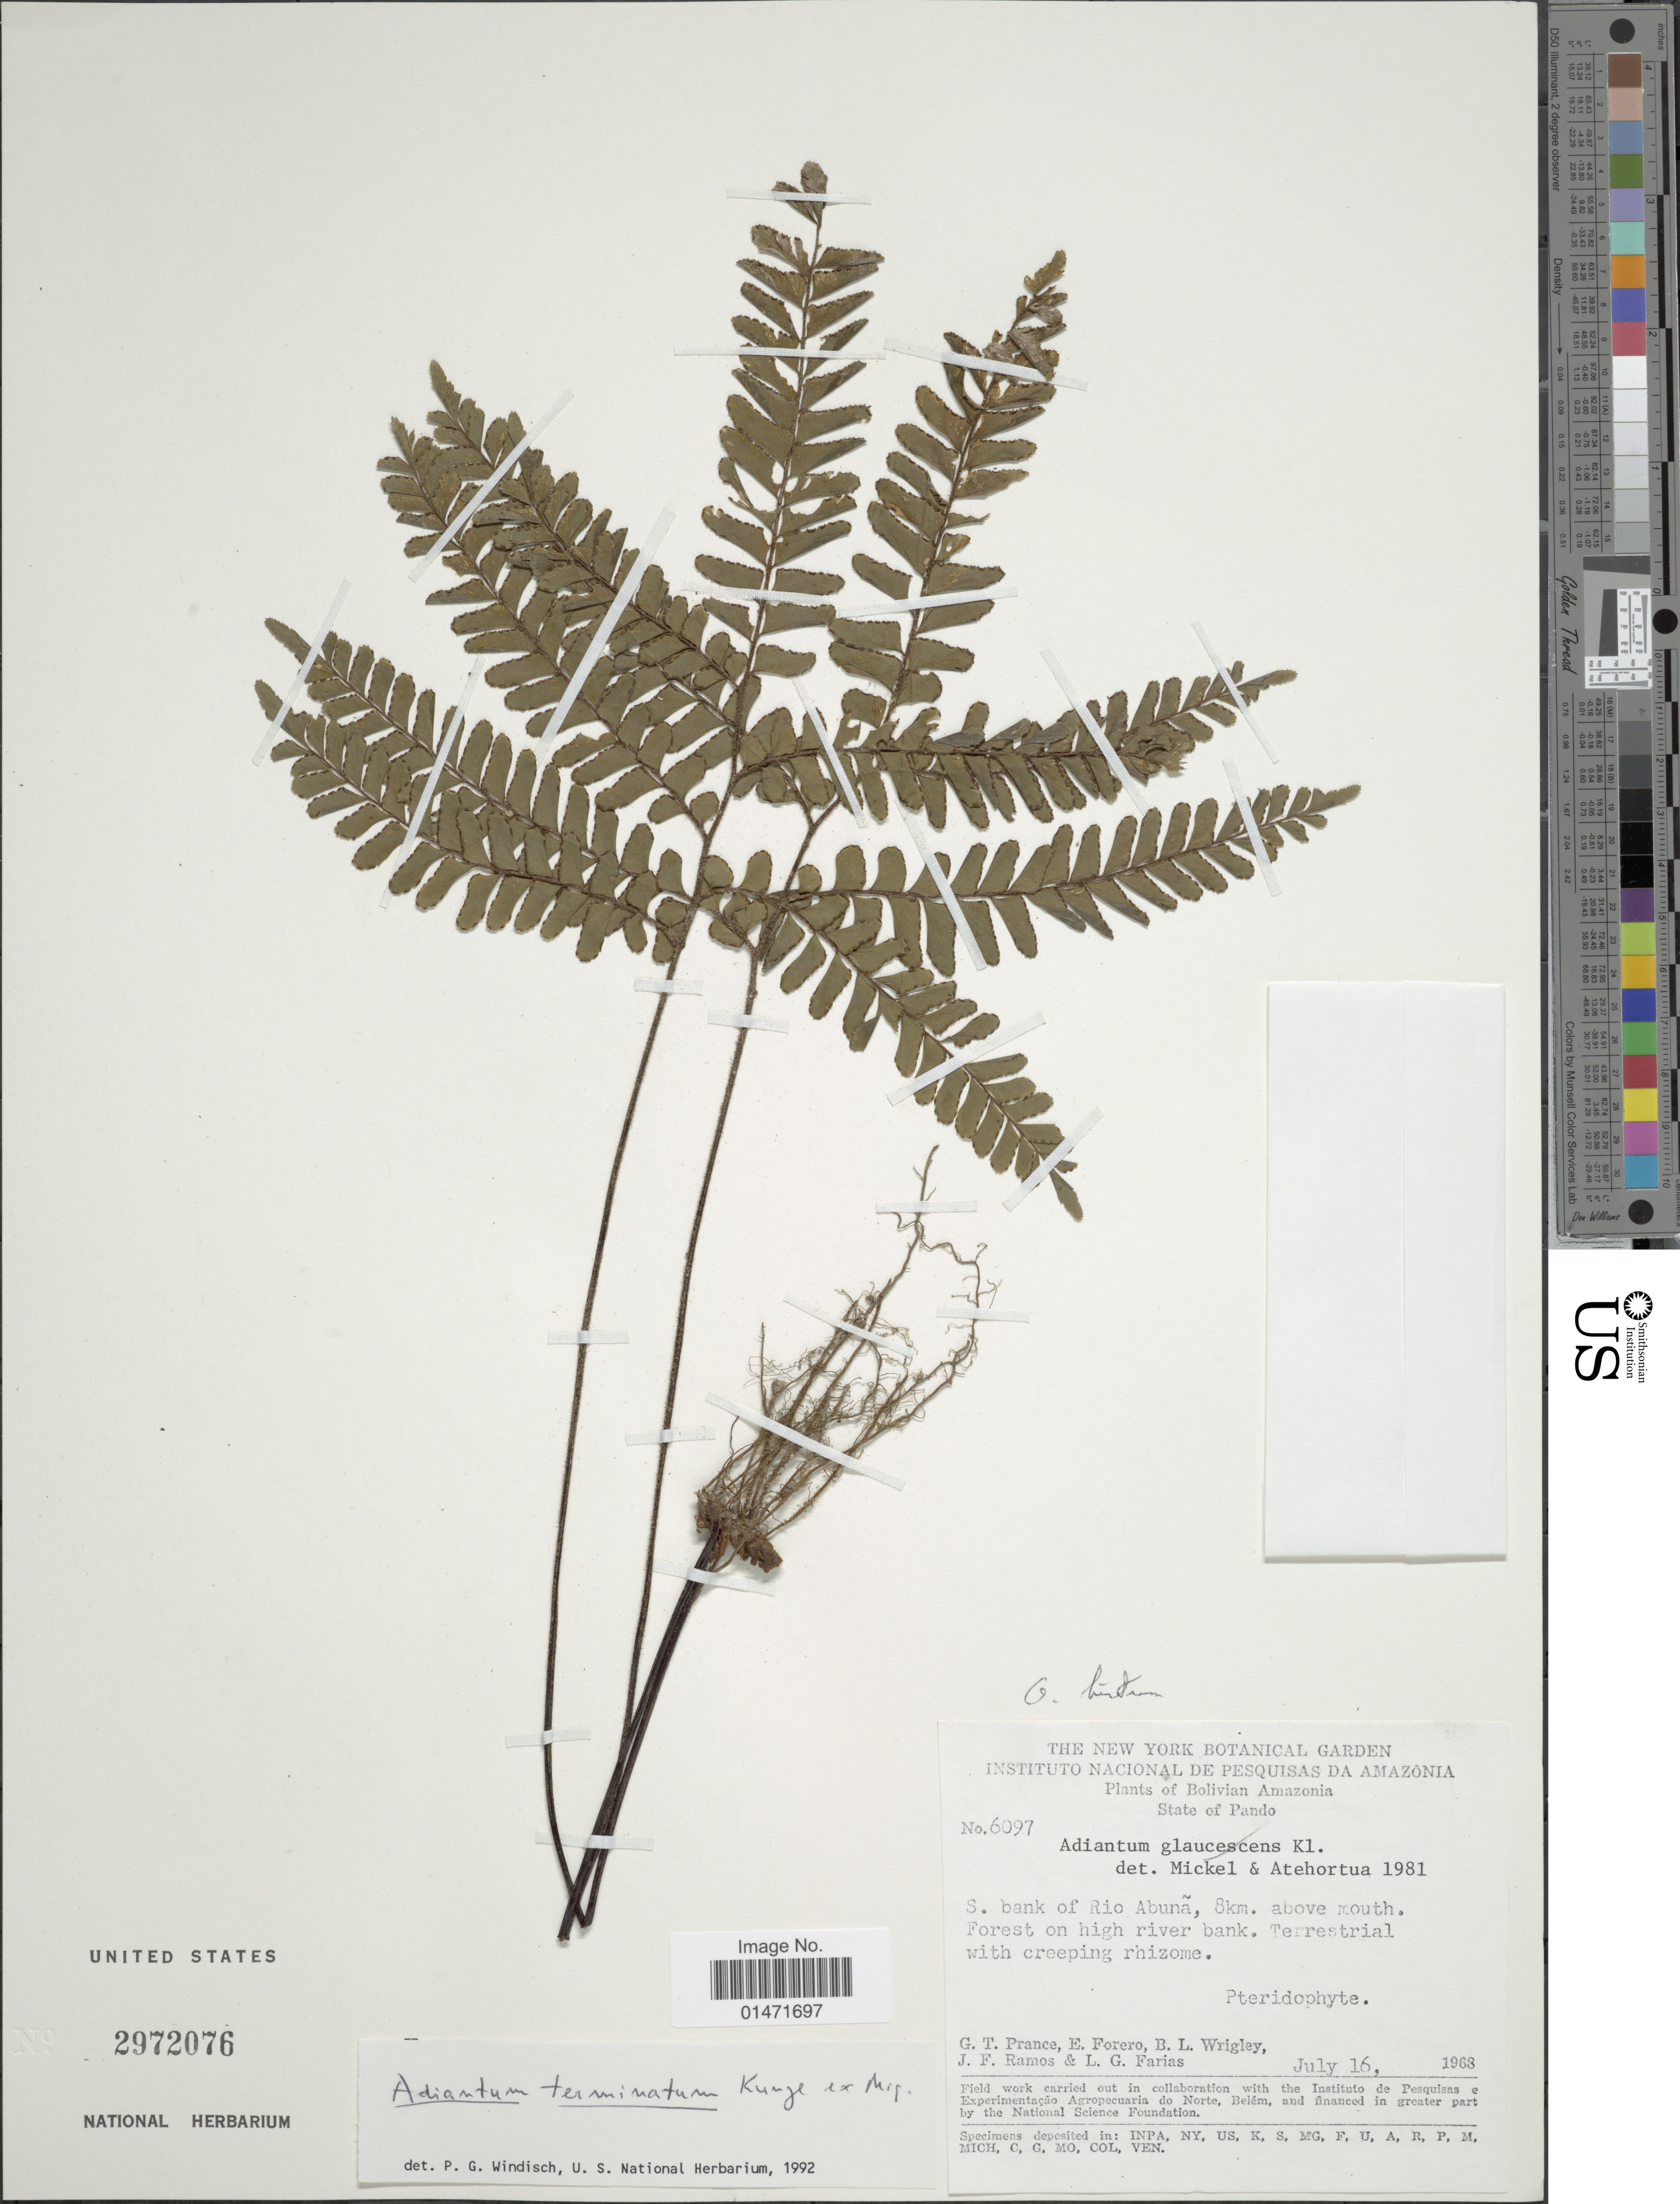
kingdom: Plantae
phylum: Tracheophyta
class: Polypodiopsida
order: Polypodiales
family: Pteridaceae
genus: Adiantum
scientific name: Adiantum terminatum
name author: Kunze ex Miq.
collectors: G. T. Prance, E. Forero, B. L. Wrigley, J. F. Ramos & L. G. Farias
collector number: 6097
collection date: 1968-07-16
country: Bolivia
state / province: Pando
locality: Bolivian Amazonia. S. bank of Rio Abunã, 8km. above mouth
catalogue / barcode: US 2972076